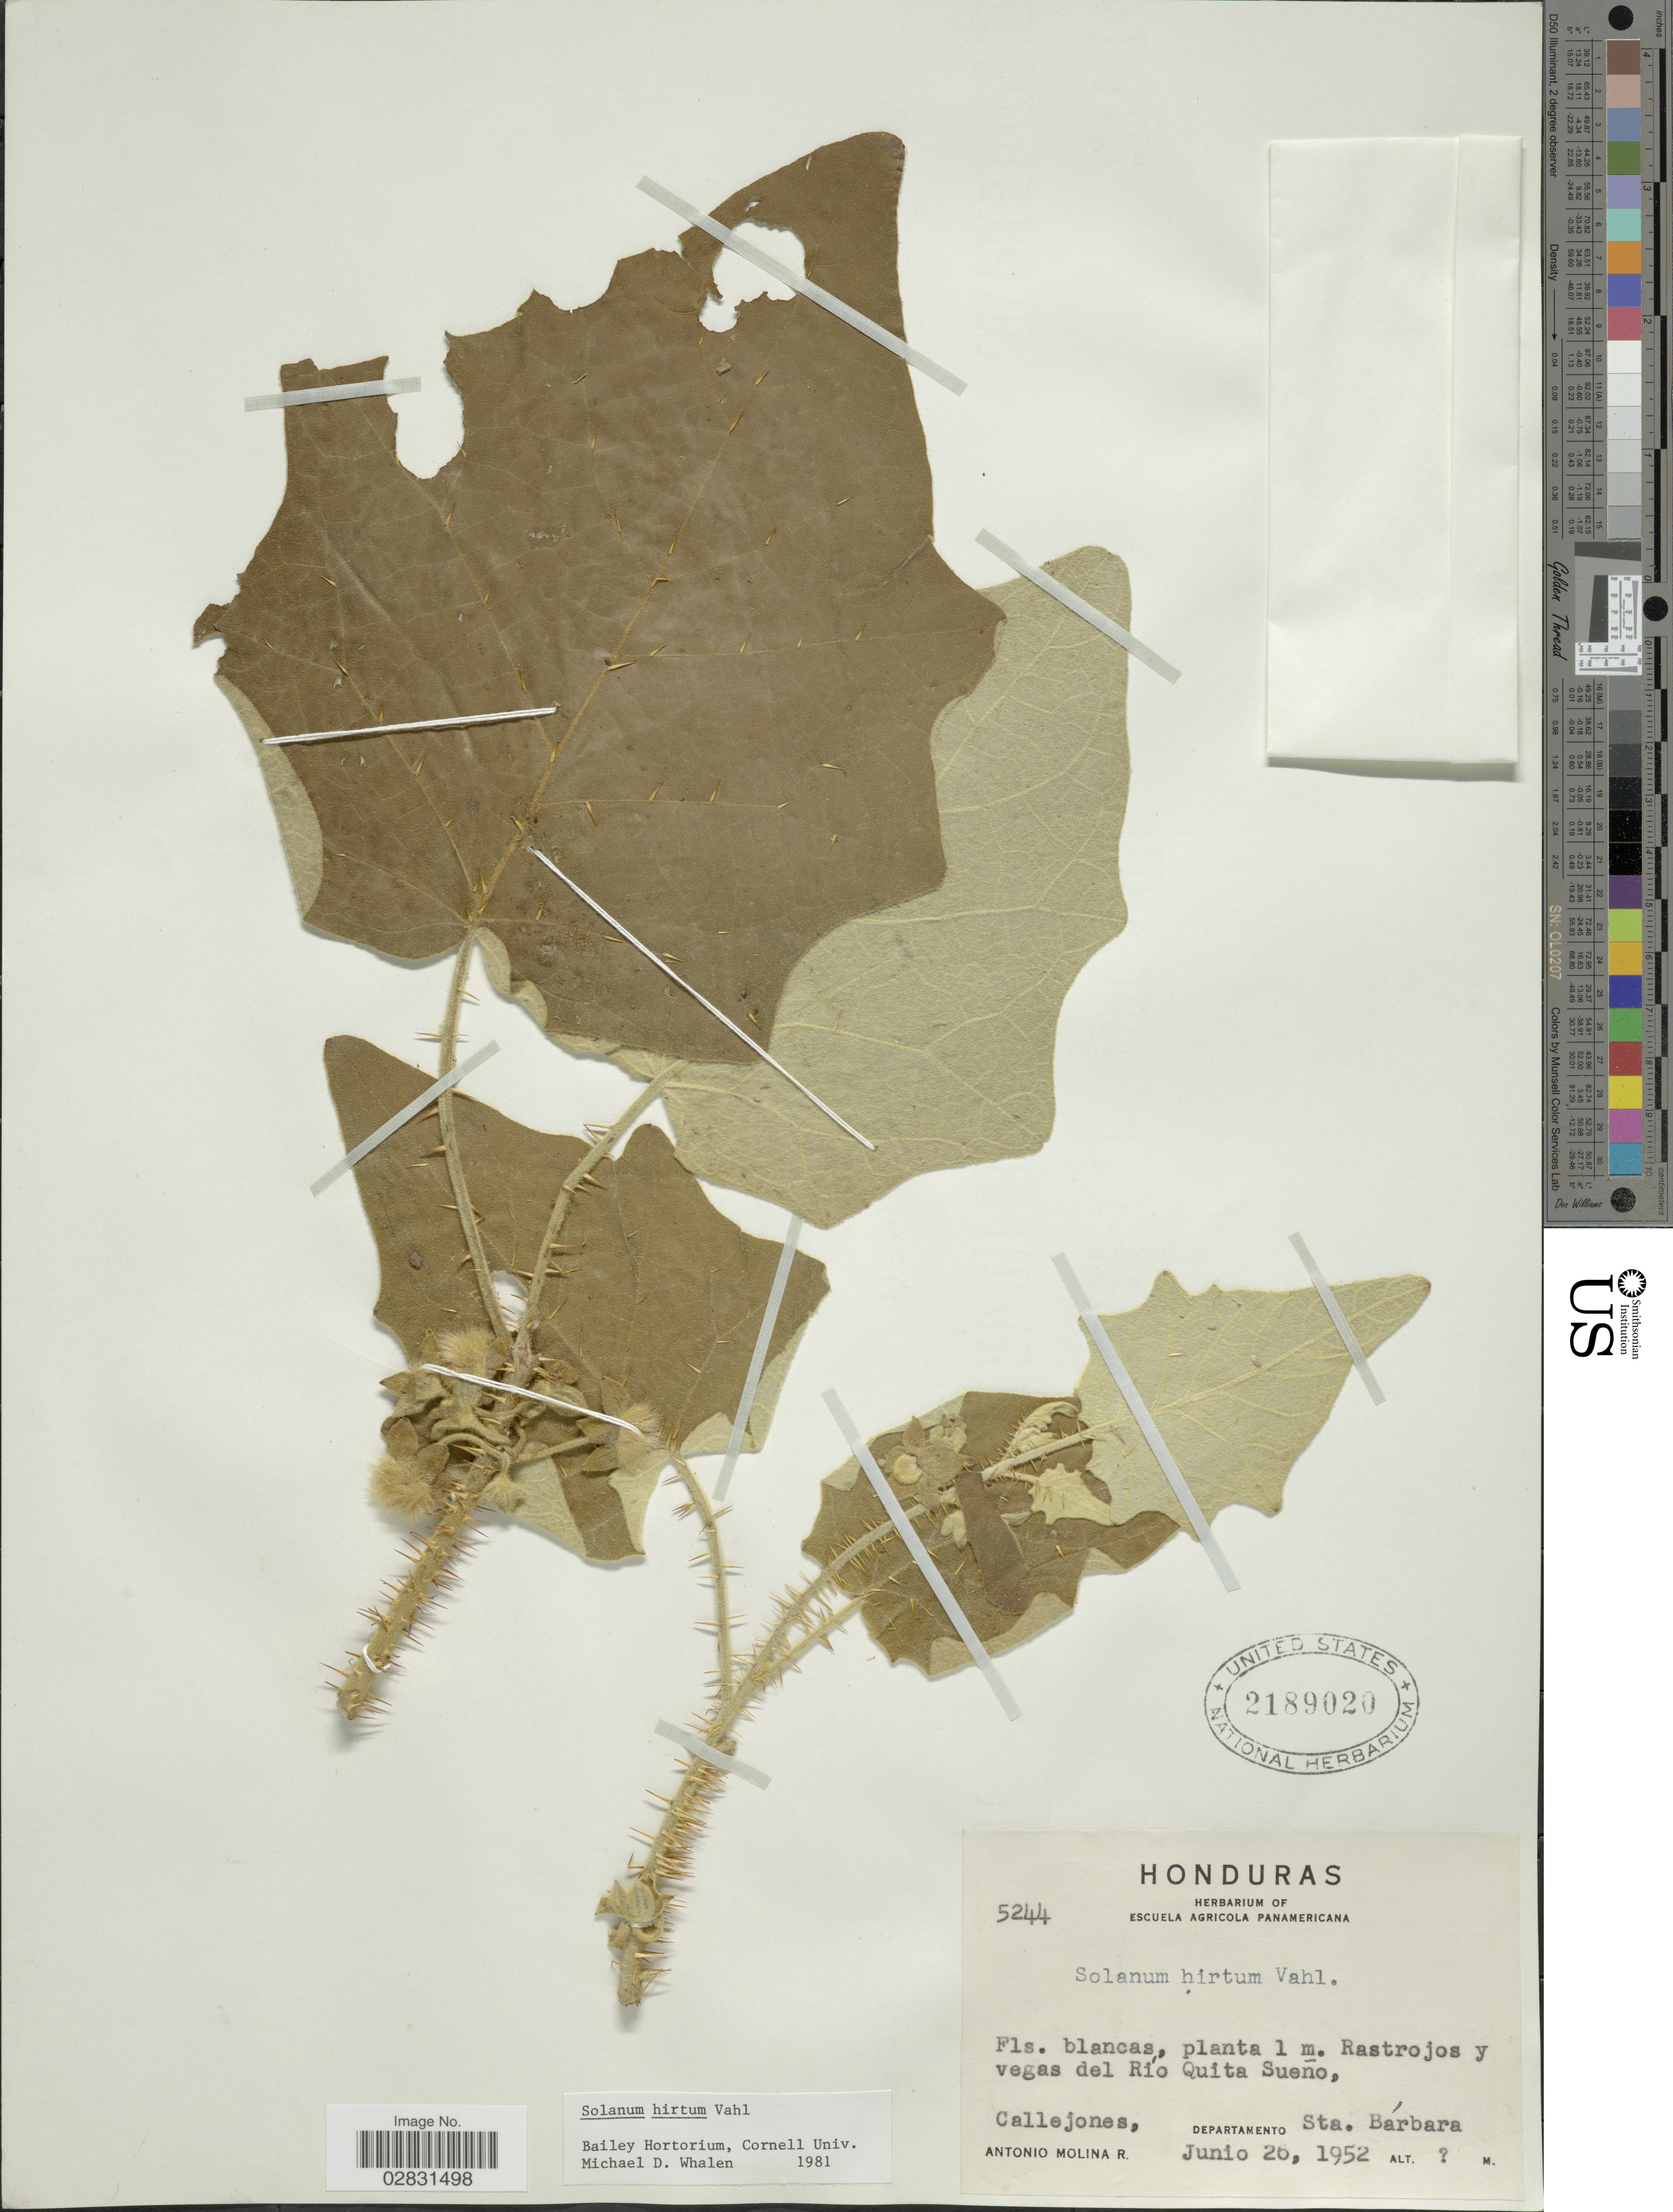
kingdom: Plantae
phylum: Tracheophyta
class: Magnoliopsida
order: Solanales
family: Solanaceae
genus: Solanum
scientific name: Solanum hirtum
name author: Vahl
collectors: A. Molina R.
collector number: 5244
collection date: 1952-06-26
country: Honduras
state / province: Santa Bárbara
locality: Rastrojos y vegas del Río Quita Sueño, Callejones, Departamento Sta. Bárbara.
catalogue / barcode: US 2189020